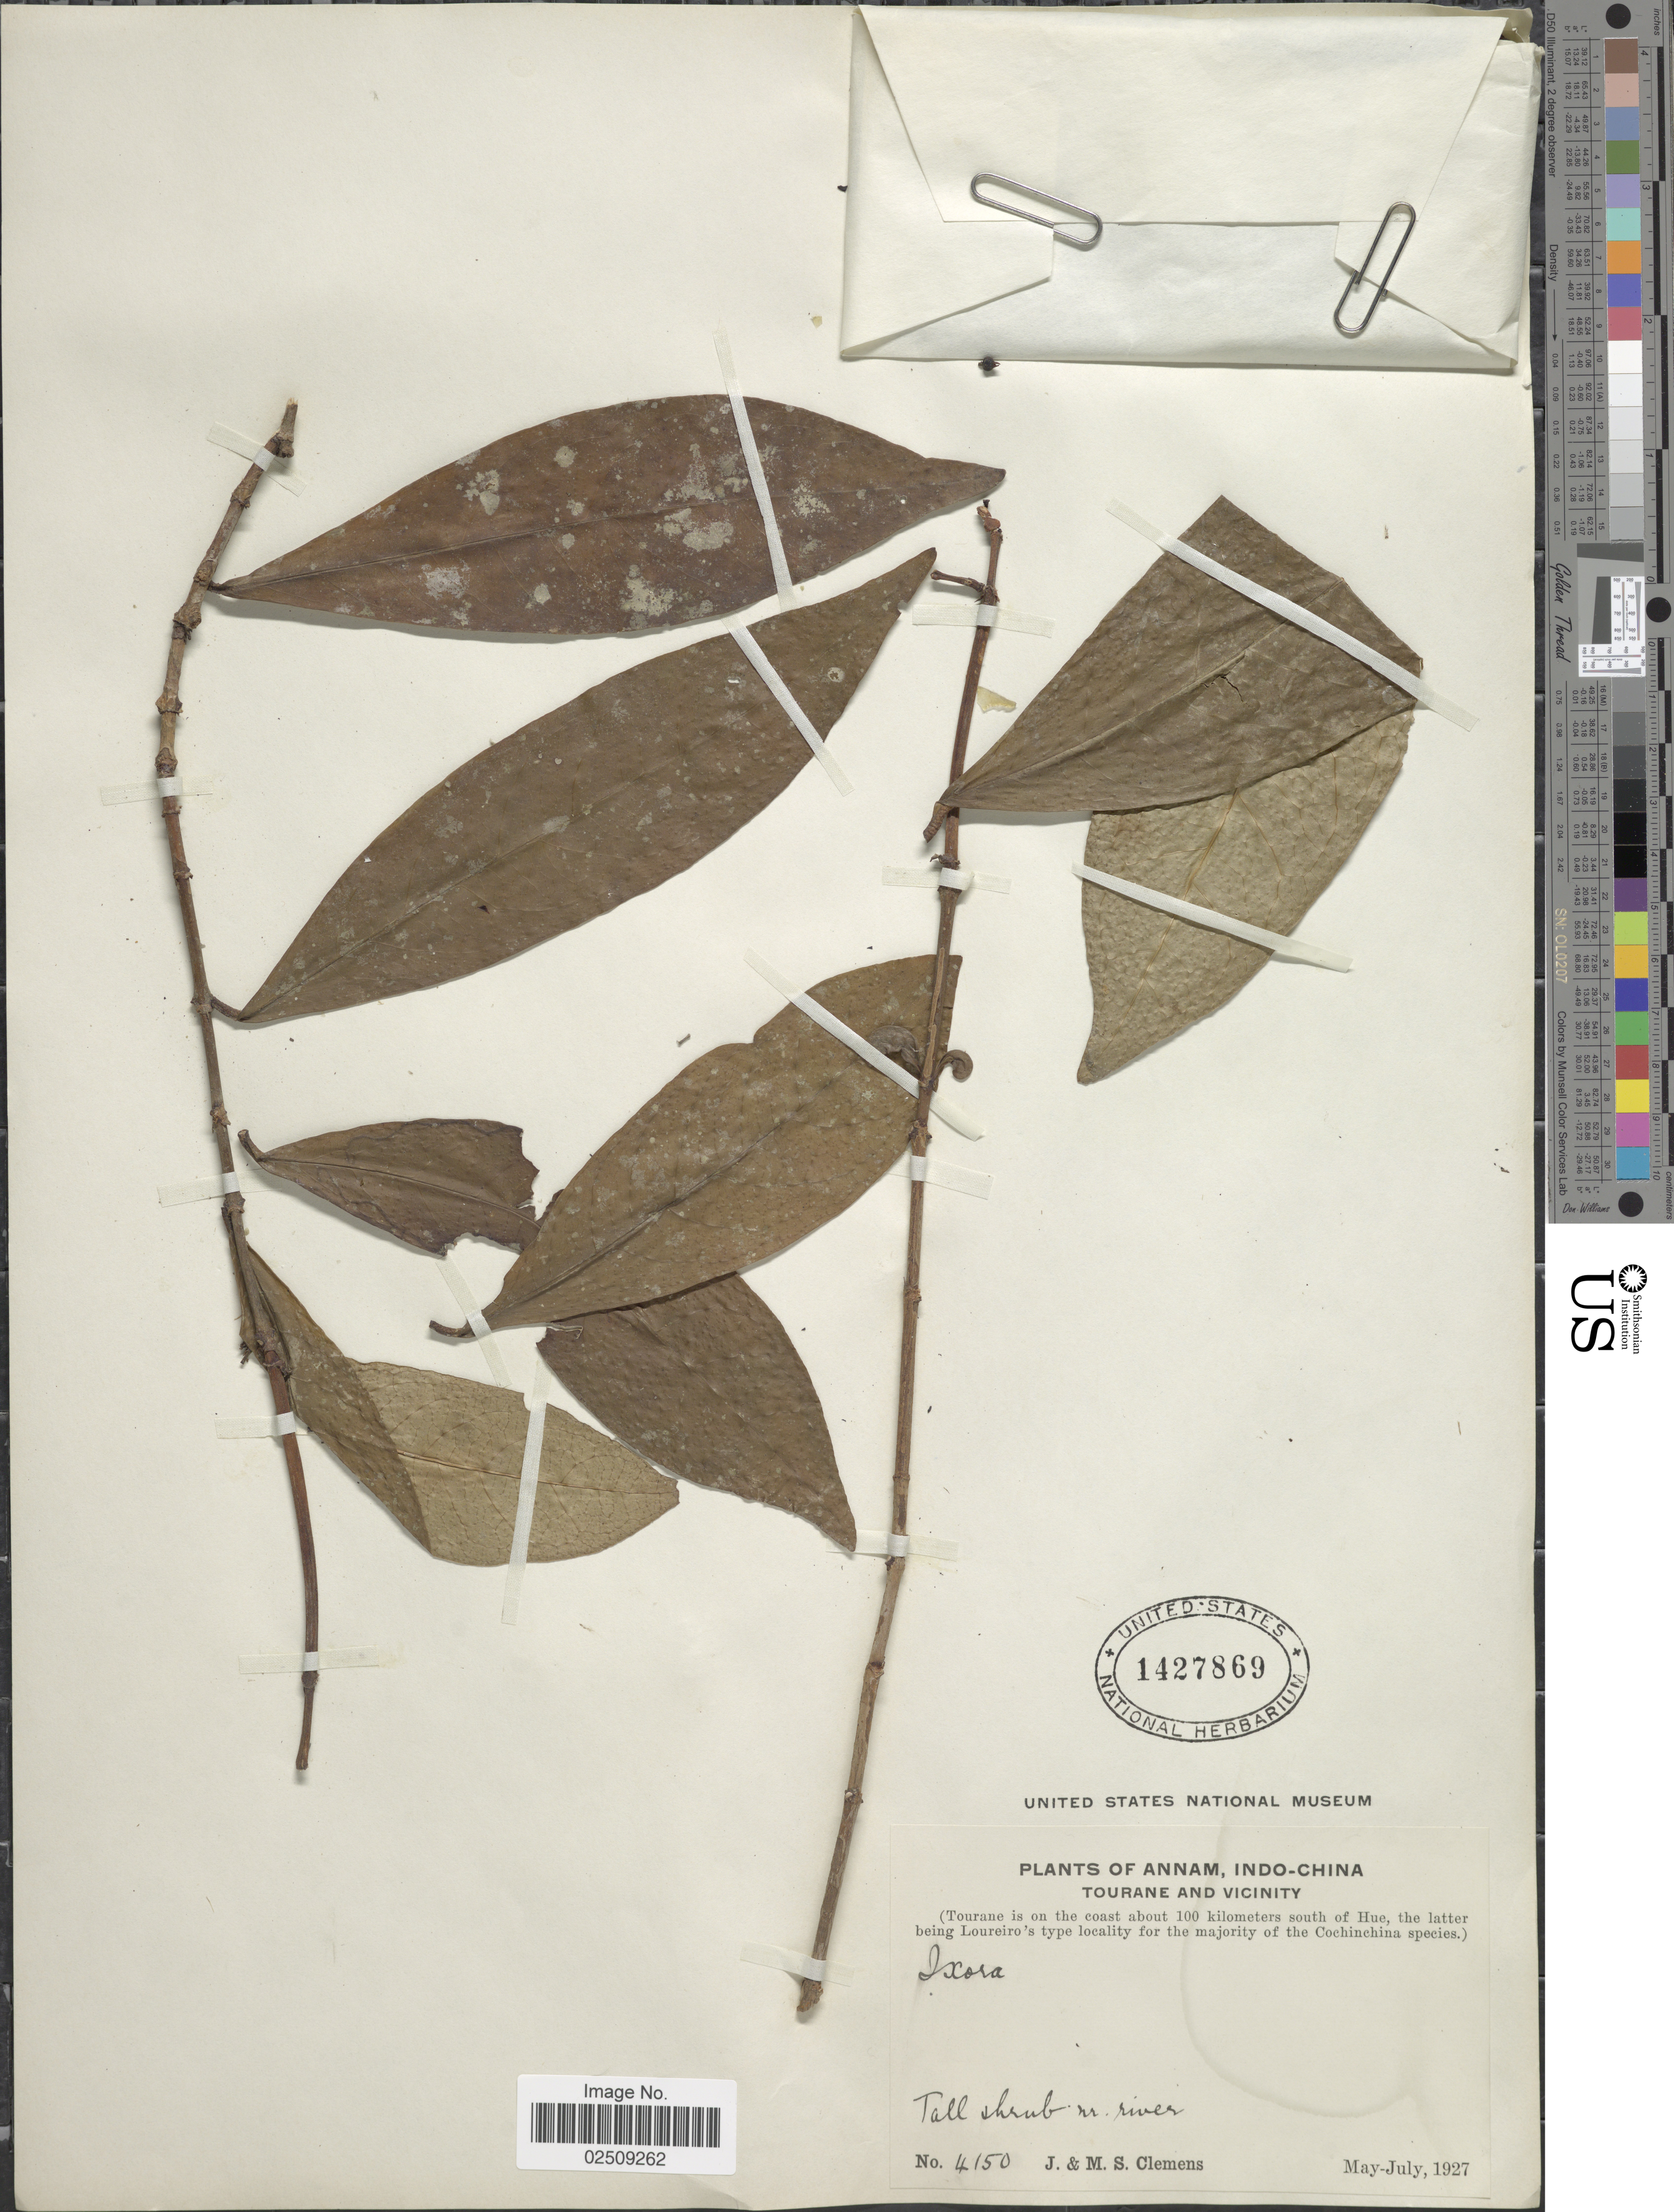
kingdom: Plantae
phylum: Tracheophyta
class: Magnoliopsida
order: Gentianales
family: Rubiaceae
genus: Ixora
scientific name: Ixora sp.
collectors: J. Clemens & M. S. Clemens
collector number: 4150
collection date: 1927-05/1927-07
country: Vietnam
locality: Annam, Indo-China. Tourane and vicinity. (Tourane is on the coast about 100 kilometers south of Hue).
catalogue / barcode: US 1427869